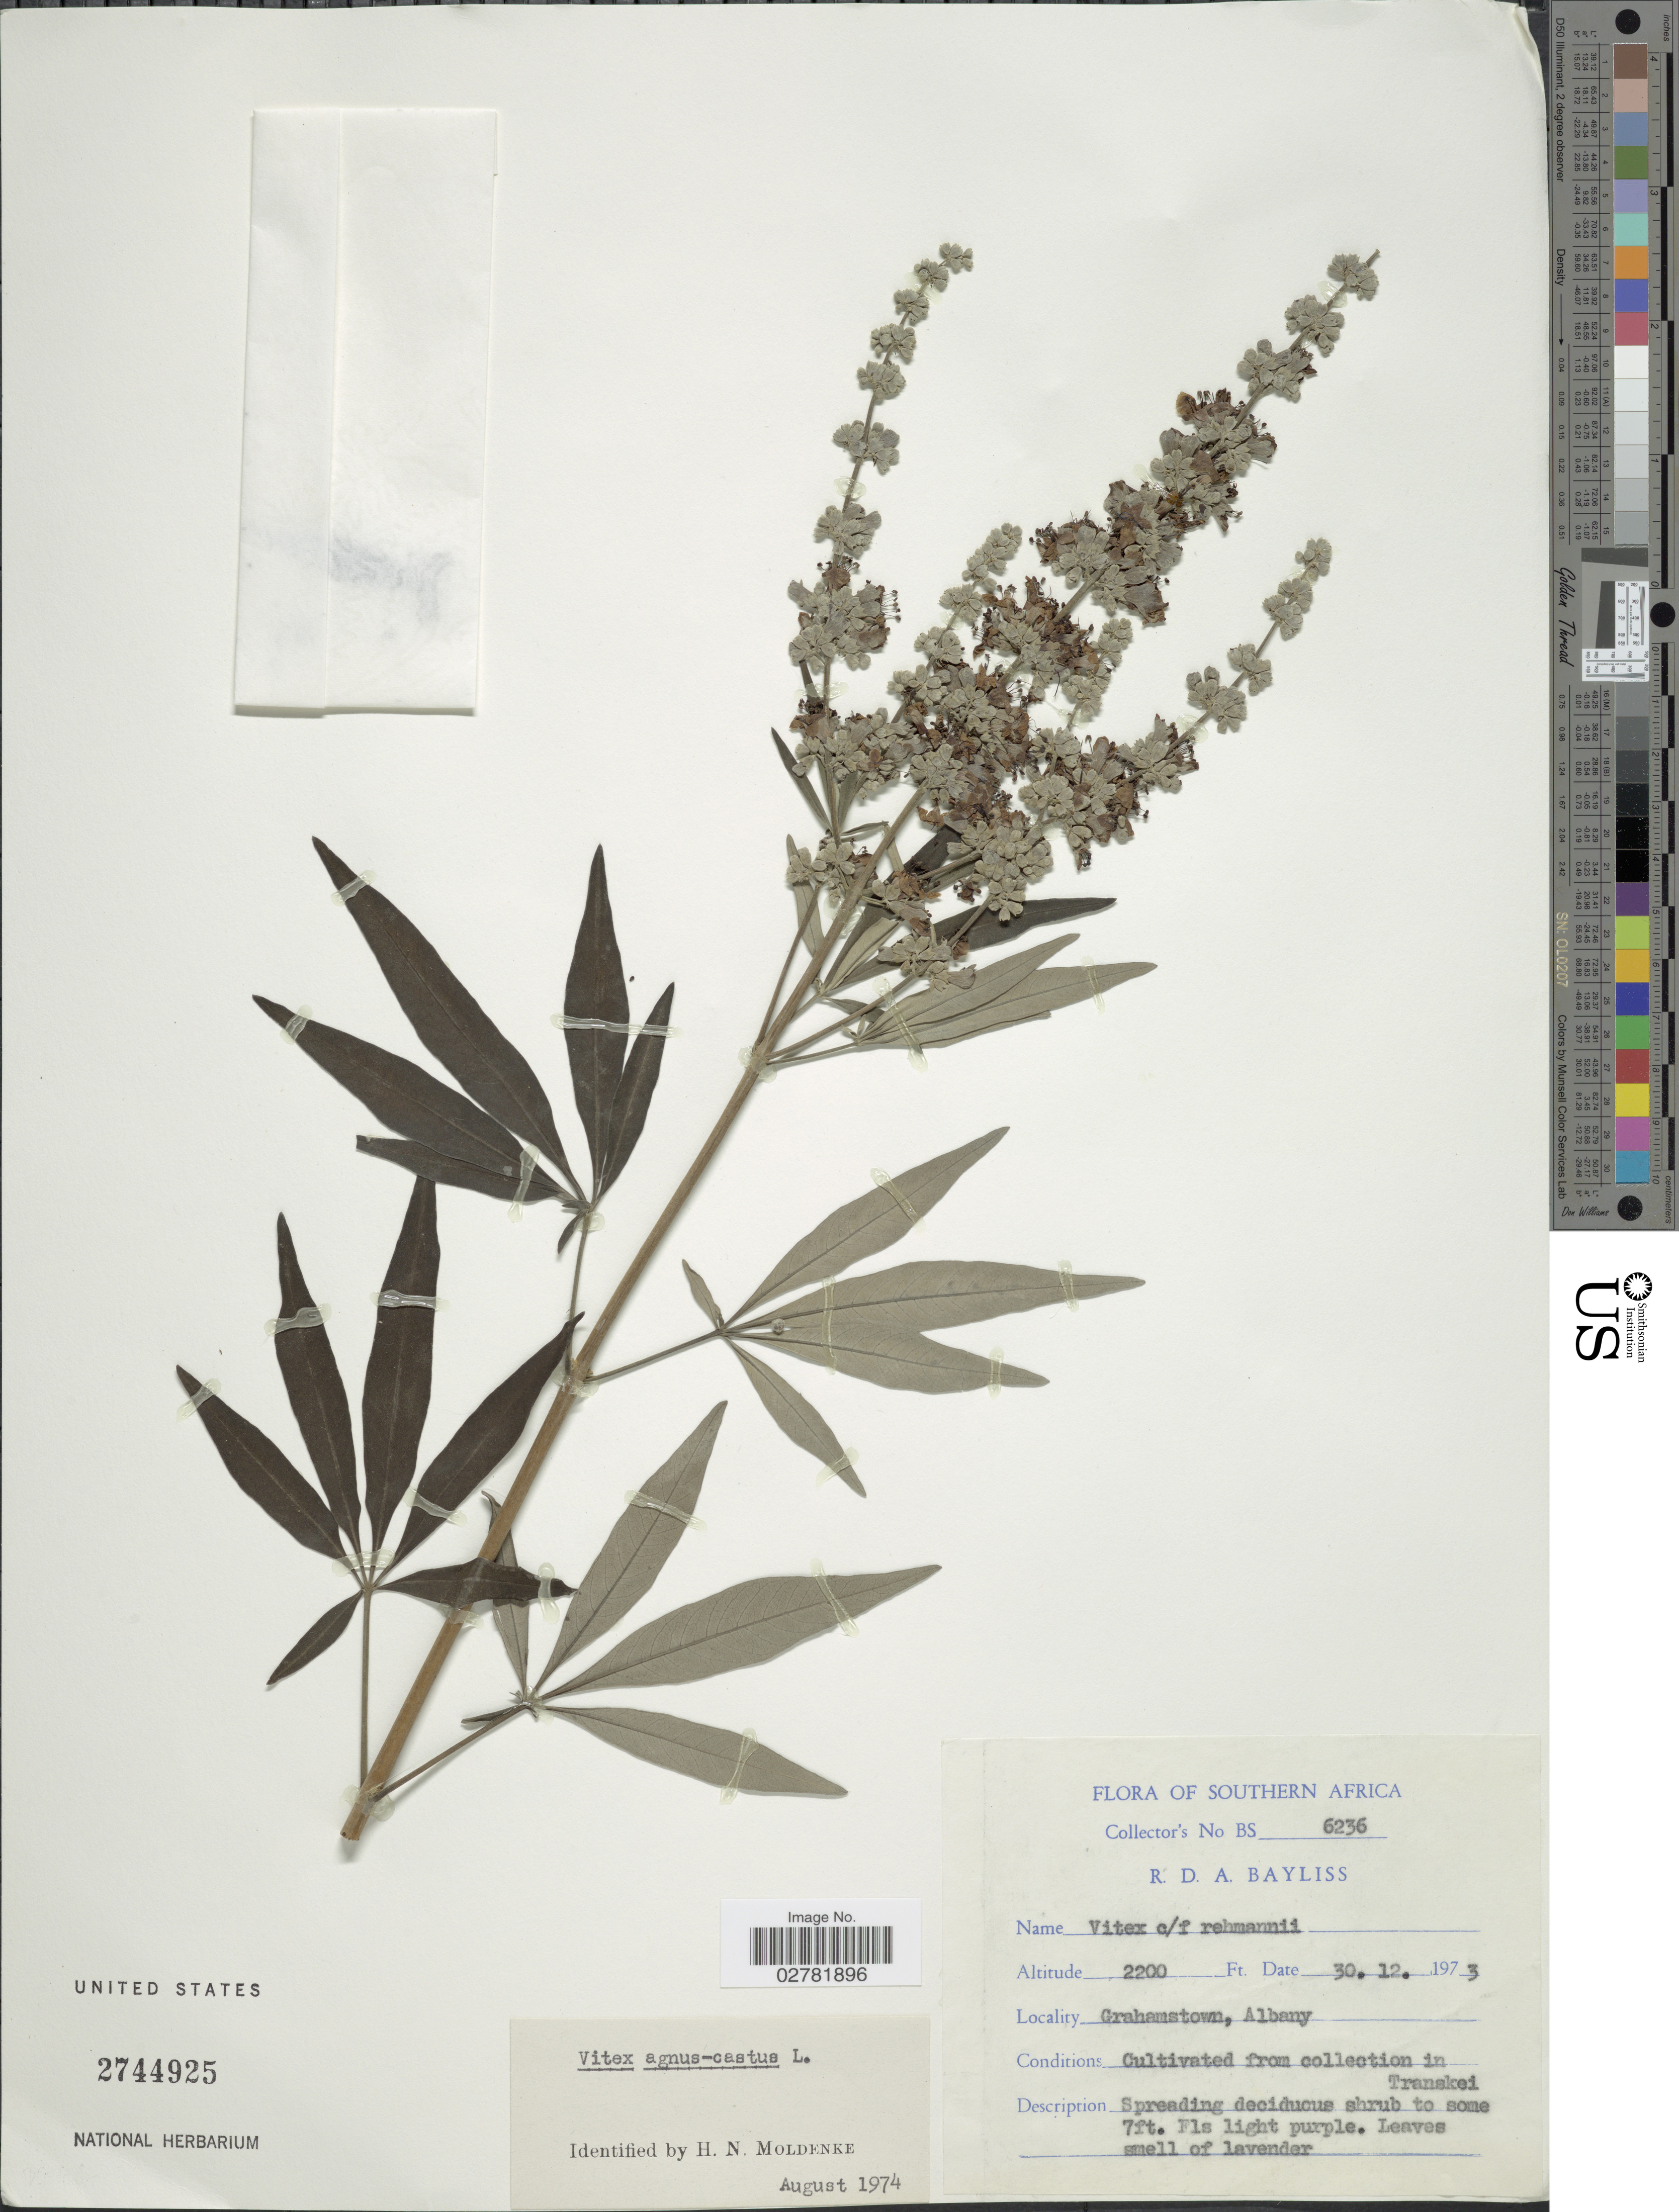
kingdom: Plantae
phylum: Tracheophyta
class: Magnoliopsida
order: Lamiales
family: Lamiaceae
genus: Vitex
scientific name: Vitex agnus-castus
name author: L.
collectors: R. Bayliss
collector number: BS6236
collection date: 1973-12-30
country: South Africa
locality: Southern Africa. Grahamstown, Albany. Transkei.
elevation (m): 671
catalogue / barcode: US 2744925